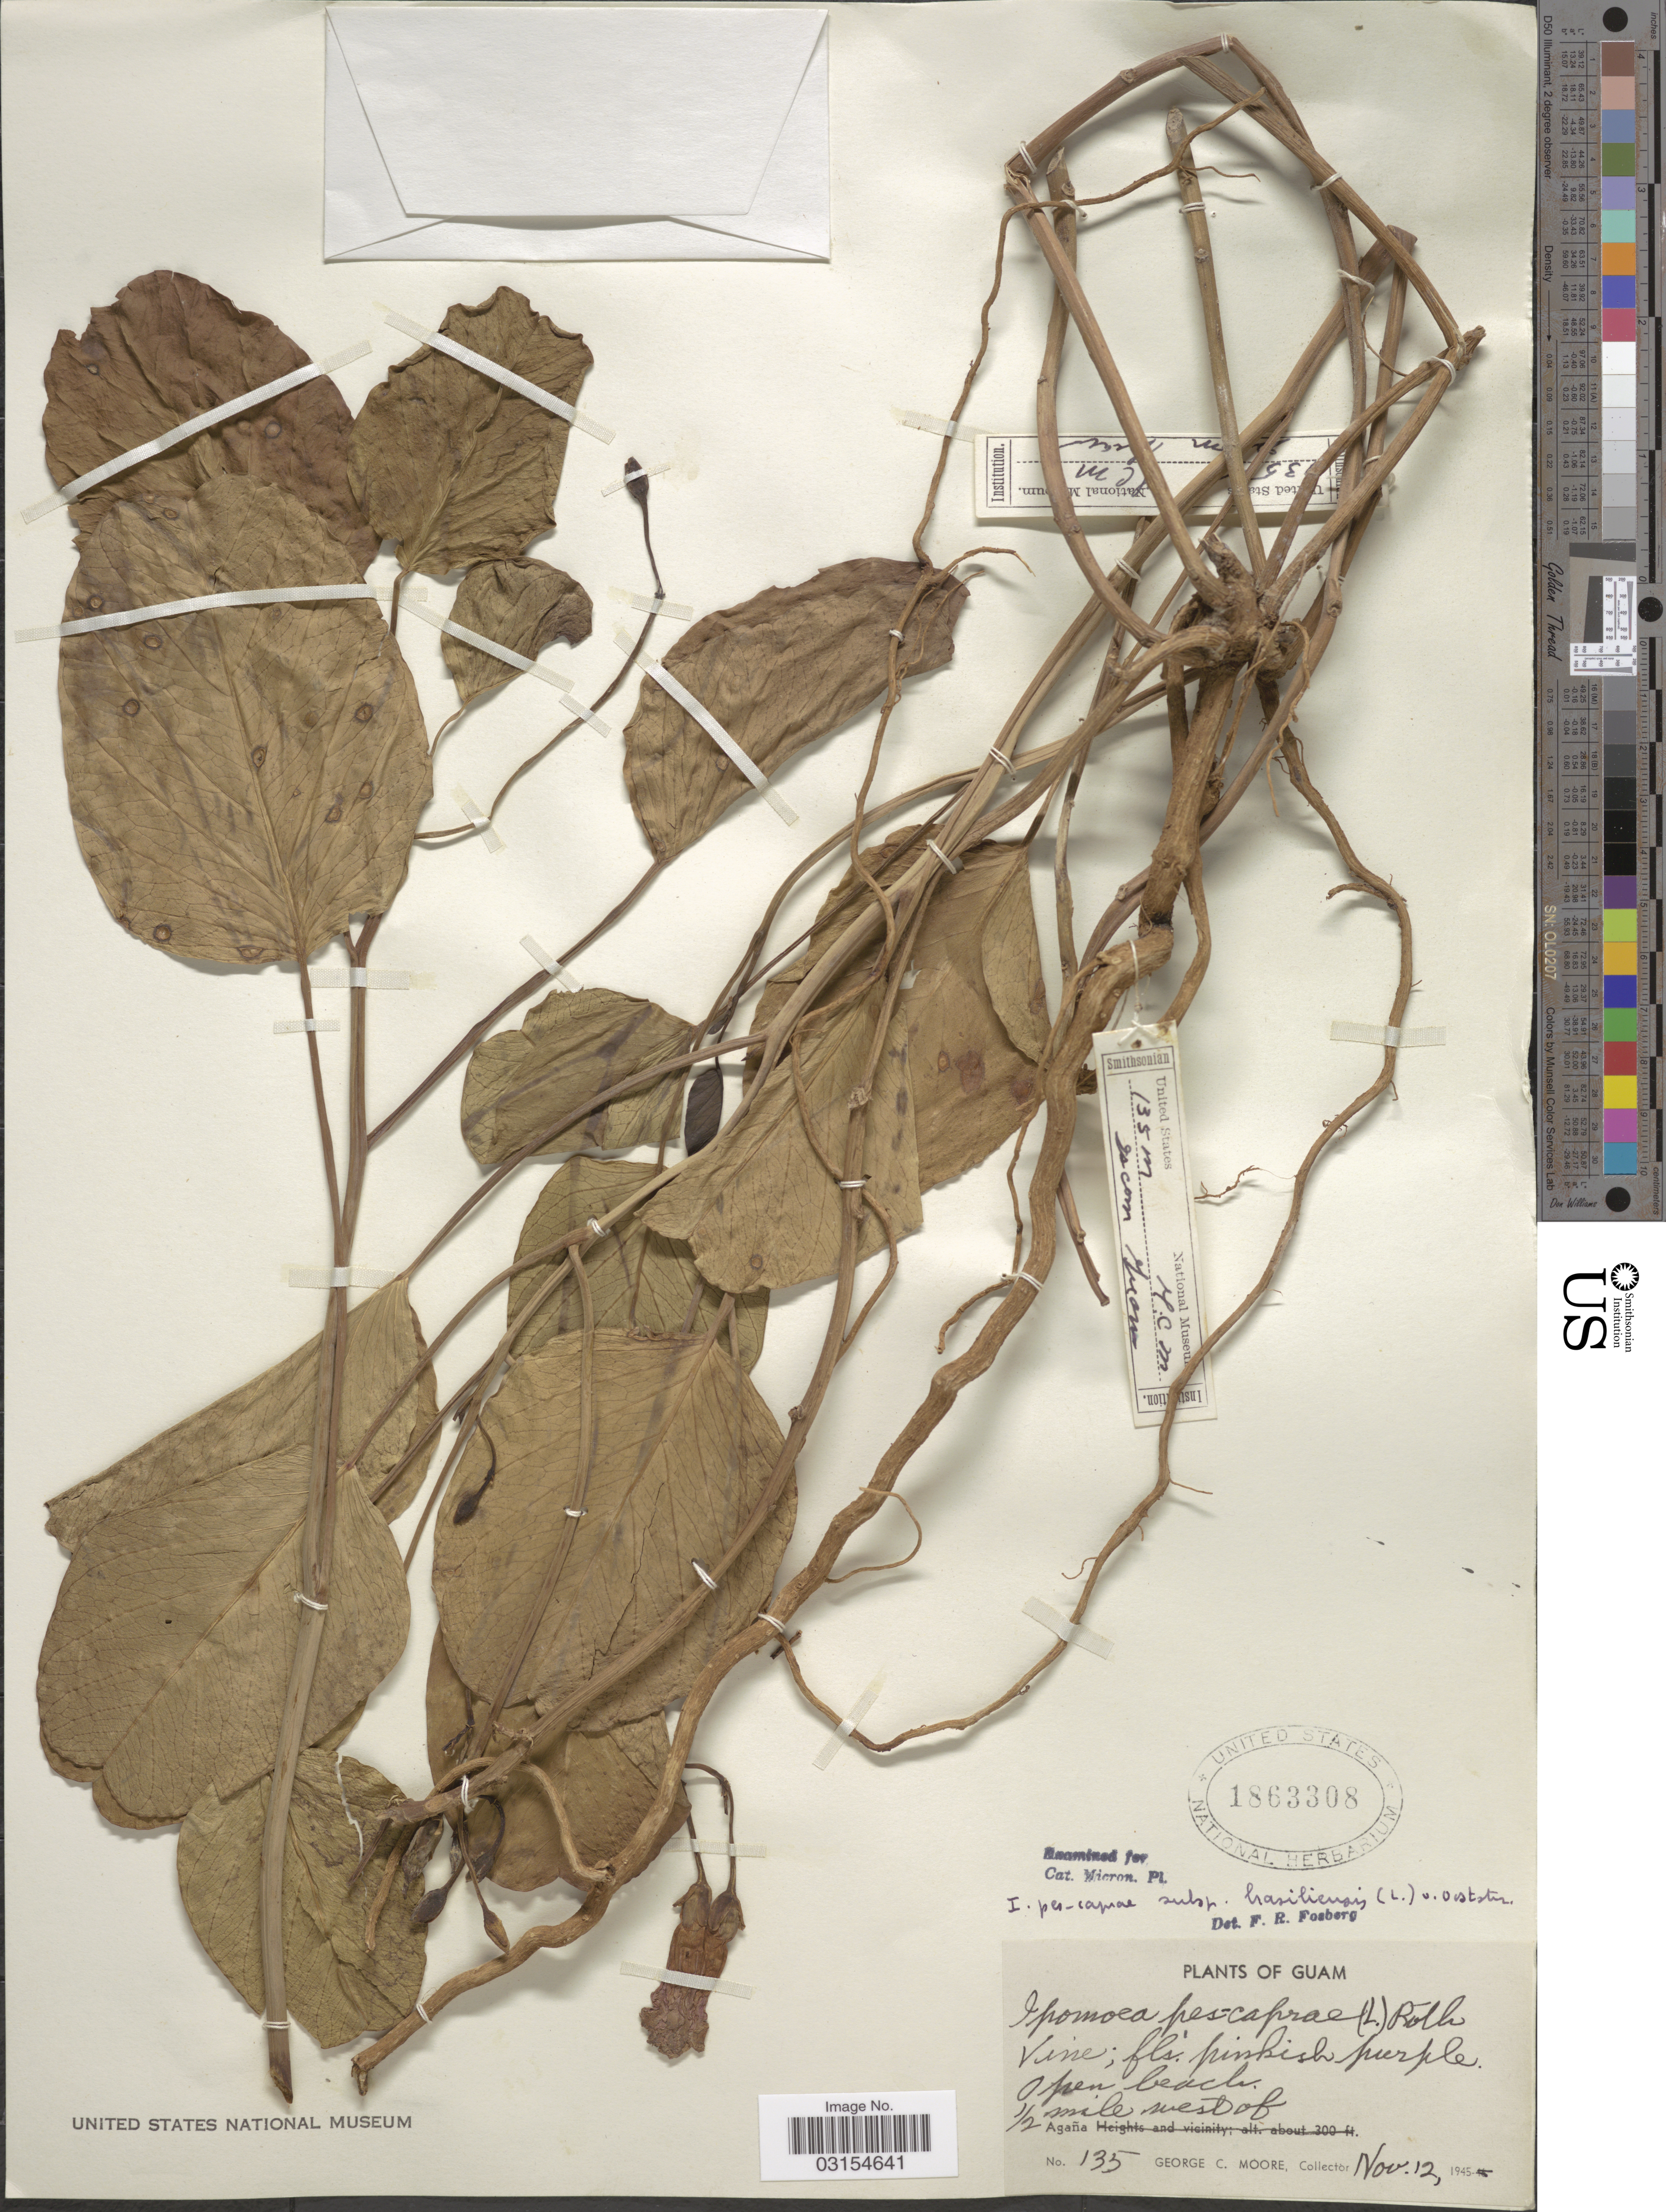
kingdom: Plantae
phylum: Tracheophyta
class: Magnoliopsida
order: Solanales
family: Convolvulaceae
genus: Ipomoea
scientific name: Ipomoea pes-caprae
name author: (L.) R. Br.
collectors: G. C. Moore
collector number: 135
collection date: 1945-11-12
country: Guam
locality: ½ mile west of Agaña.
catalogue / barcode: US 1863308